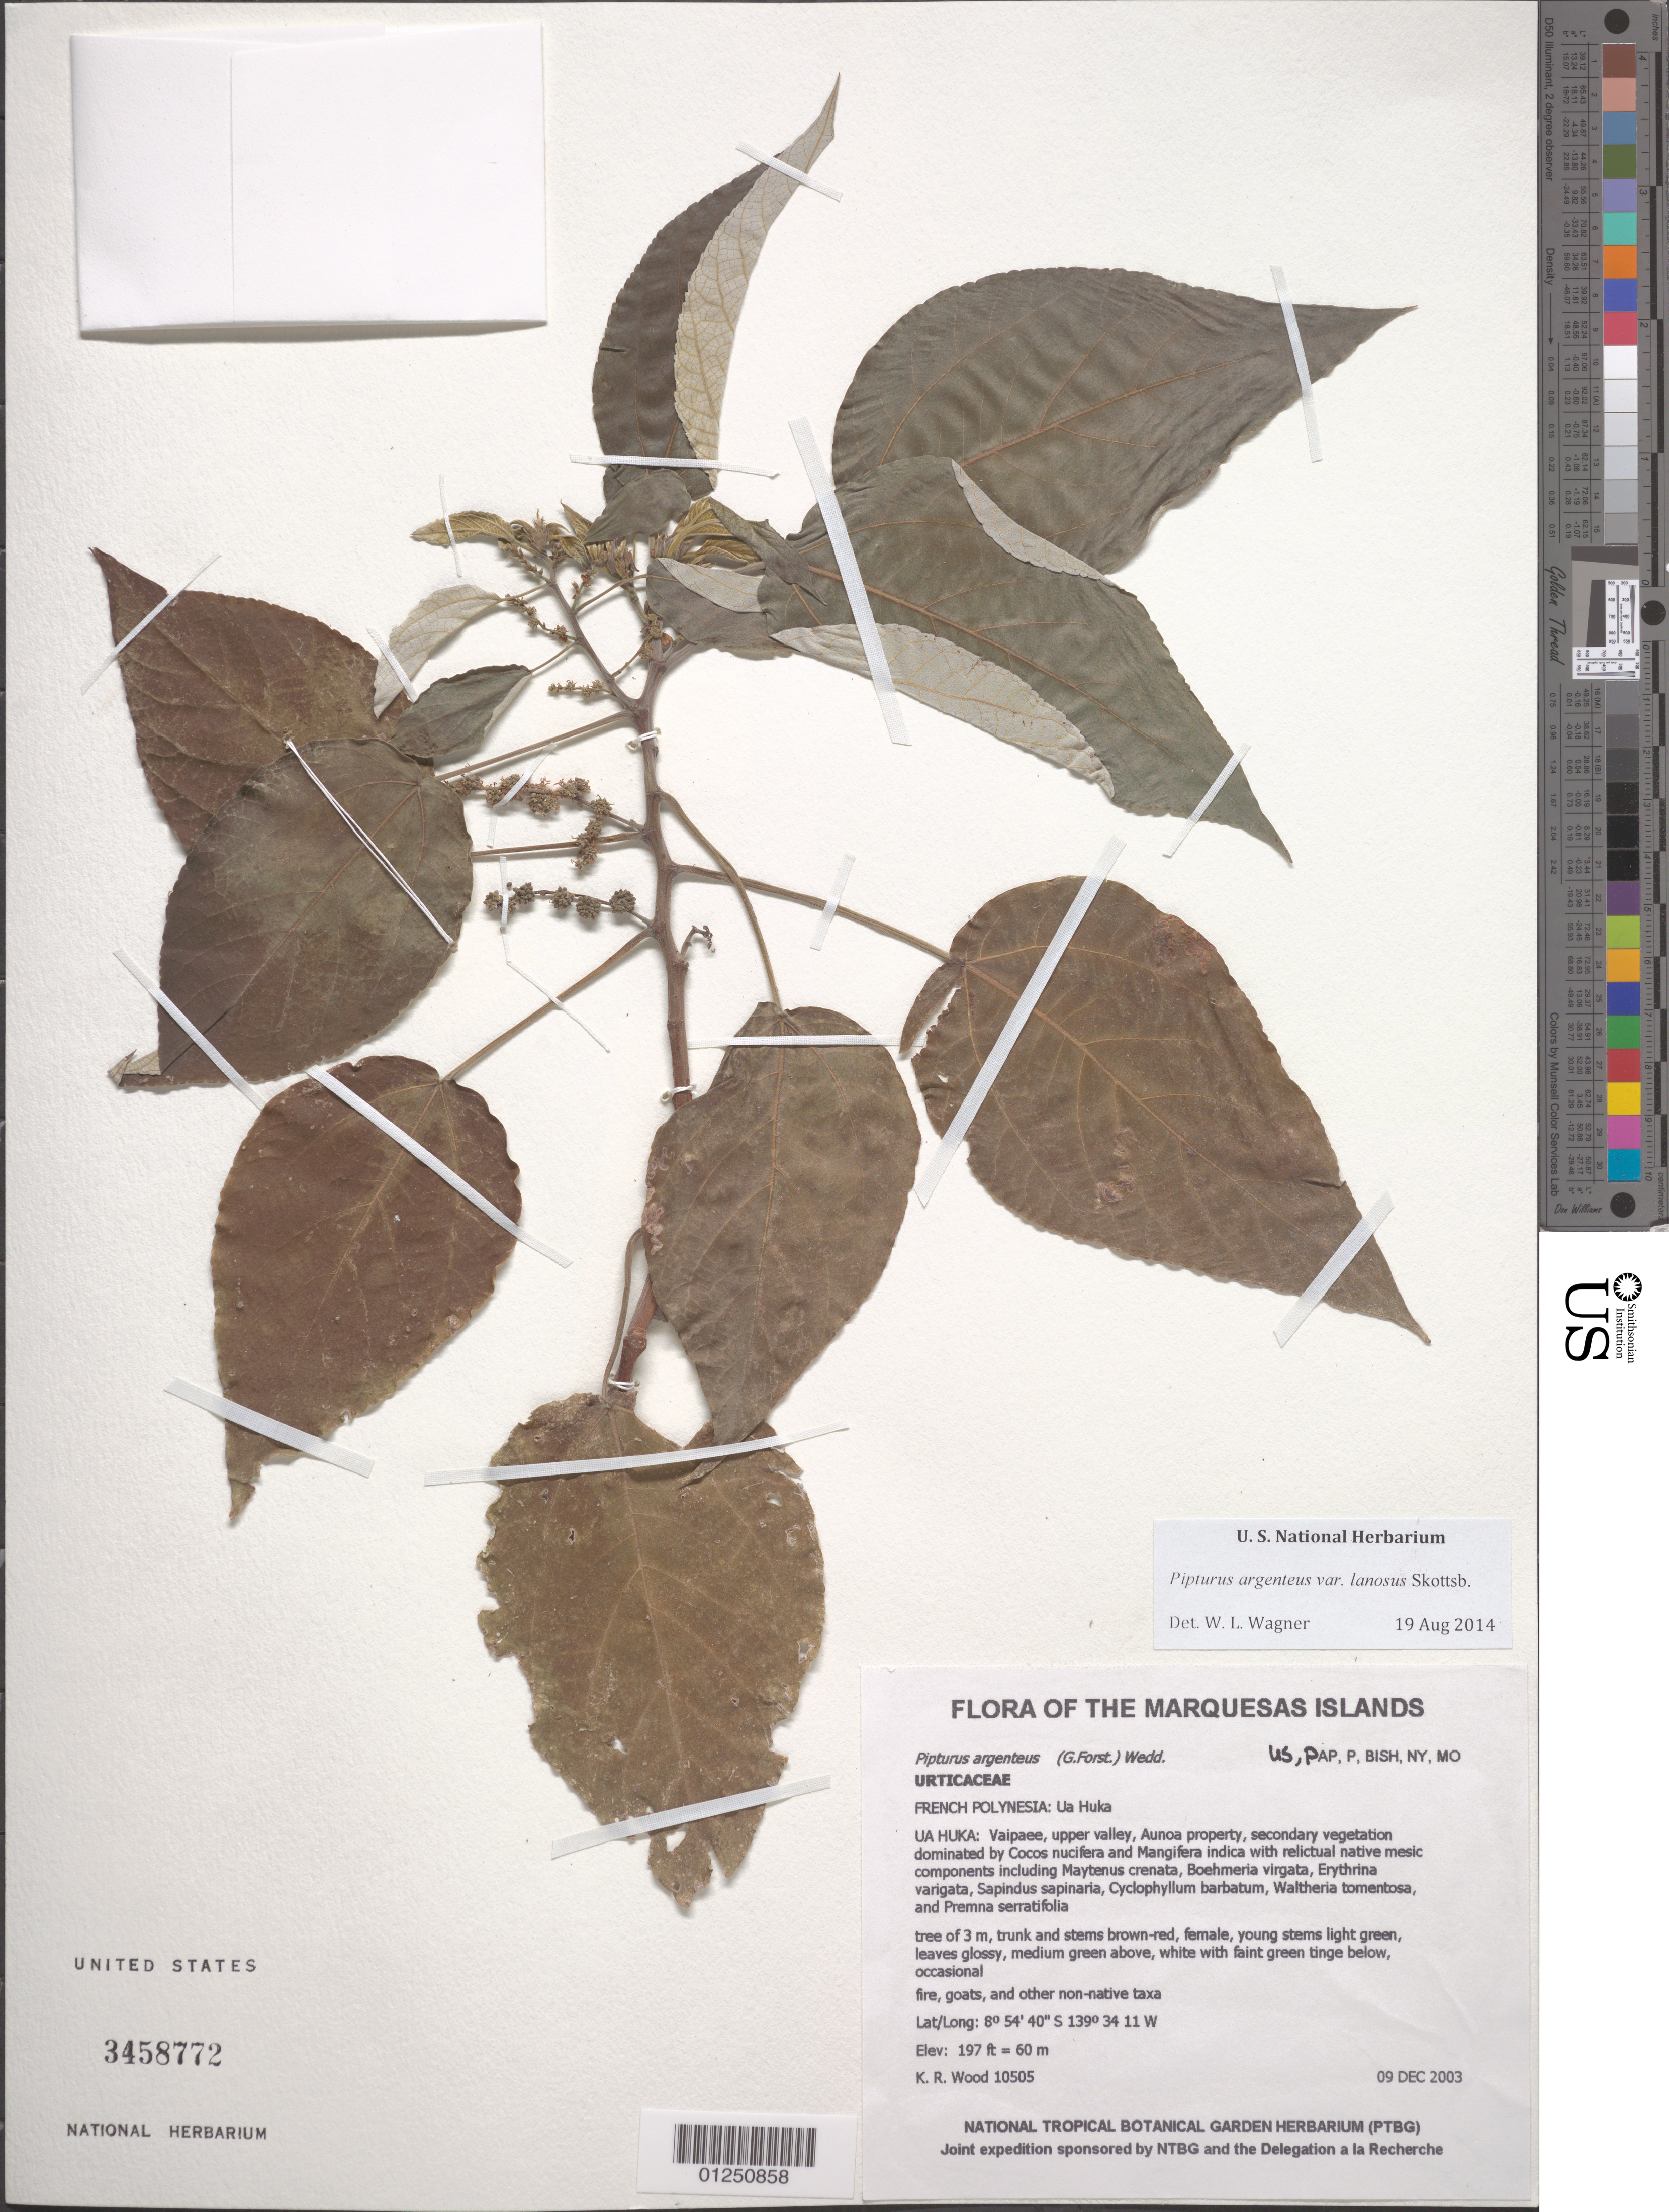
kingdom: Plantae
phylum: Tracheophyta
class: Magnoliopsida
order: Rosales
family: Urticaceae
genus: Pipturus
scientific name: Pipturus argenteus var. lanosus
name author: Schott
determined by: Lorence, David H., (PTBG), National Tropical Botanical Garden (UNITED STATES)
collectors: K. R. Wood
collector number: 10505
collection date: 2003-12-09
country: French Polynesia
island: Ua Huka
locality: Vaipaee, upper valley, Aunoa property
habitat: Mid-slope, N aspect, moderate slope, scattered, mesic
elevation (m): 60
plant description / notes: Fire, goats, and other non-native taxa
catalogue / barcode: US 3458772